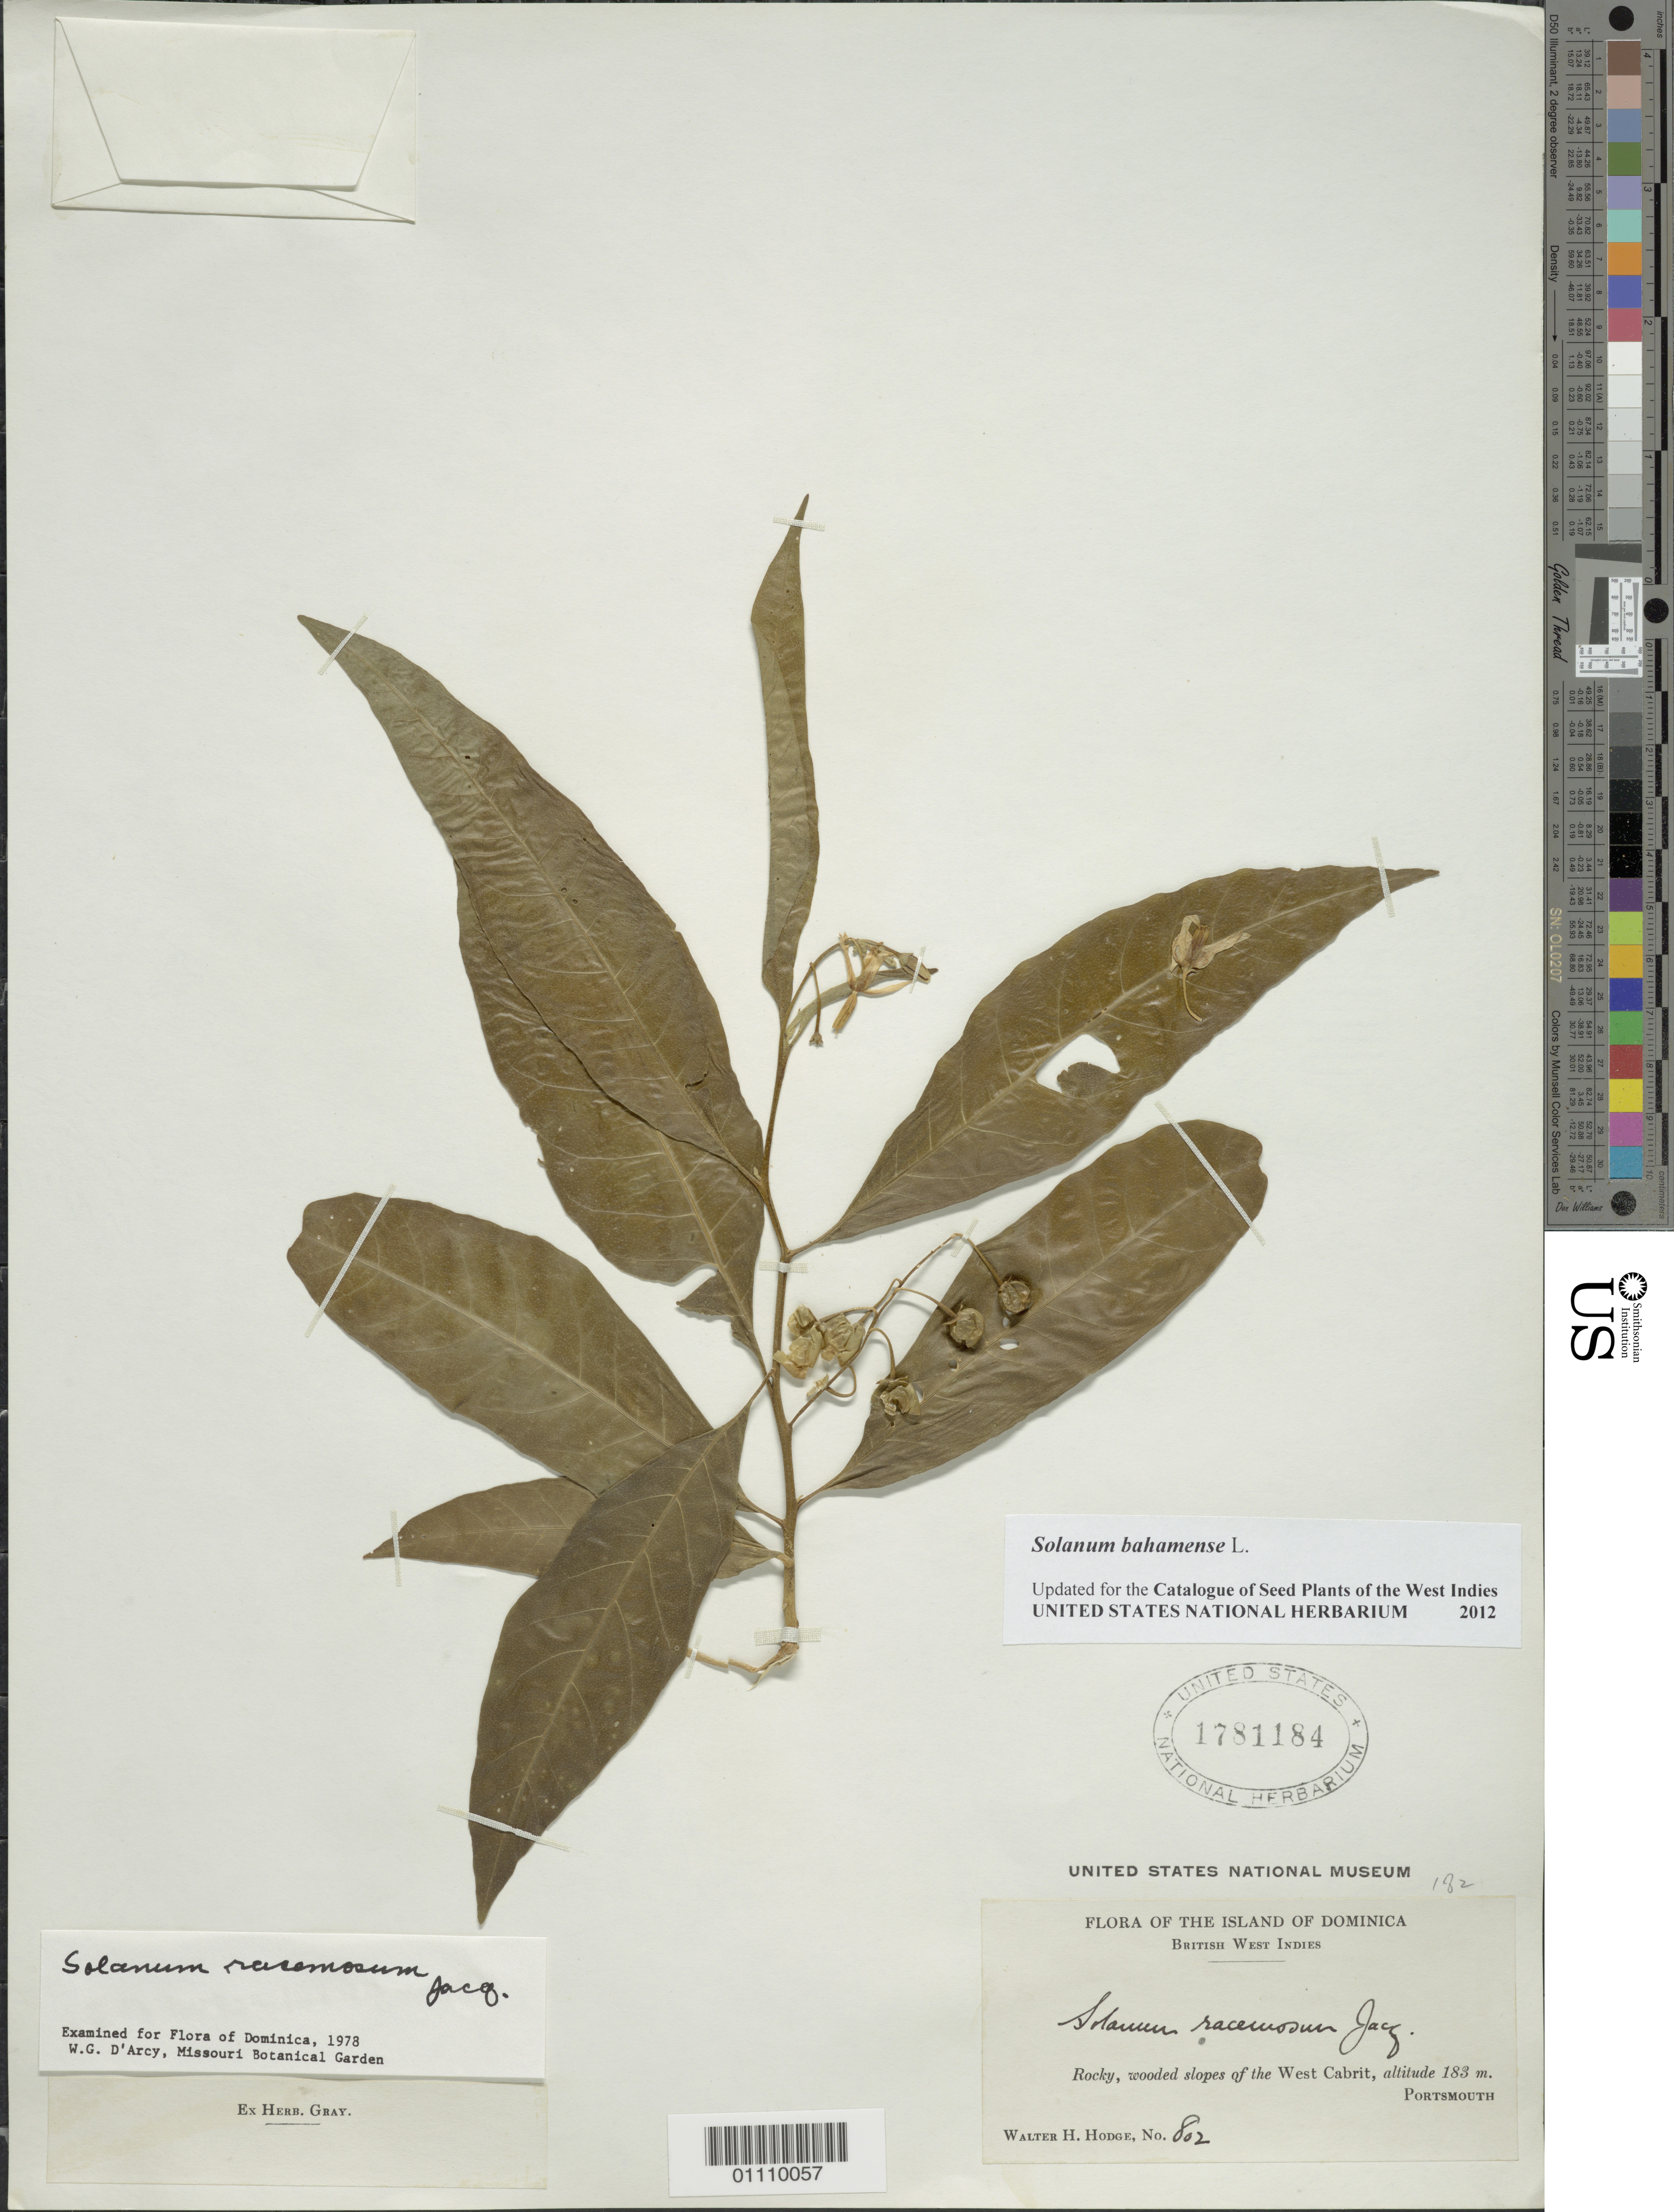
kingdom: Plantae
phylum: Tracheophyta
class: Magnoliopsida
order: Solanales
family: Solanaceae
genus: Solanum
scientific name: Solanum bahamense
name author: L.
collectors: W. Hodge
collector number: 802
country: Dominica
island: Dominica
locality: Portsmouth, West Cabrit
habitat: Rocky, wooded slopes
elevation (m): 183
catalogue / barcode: US 1781184